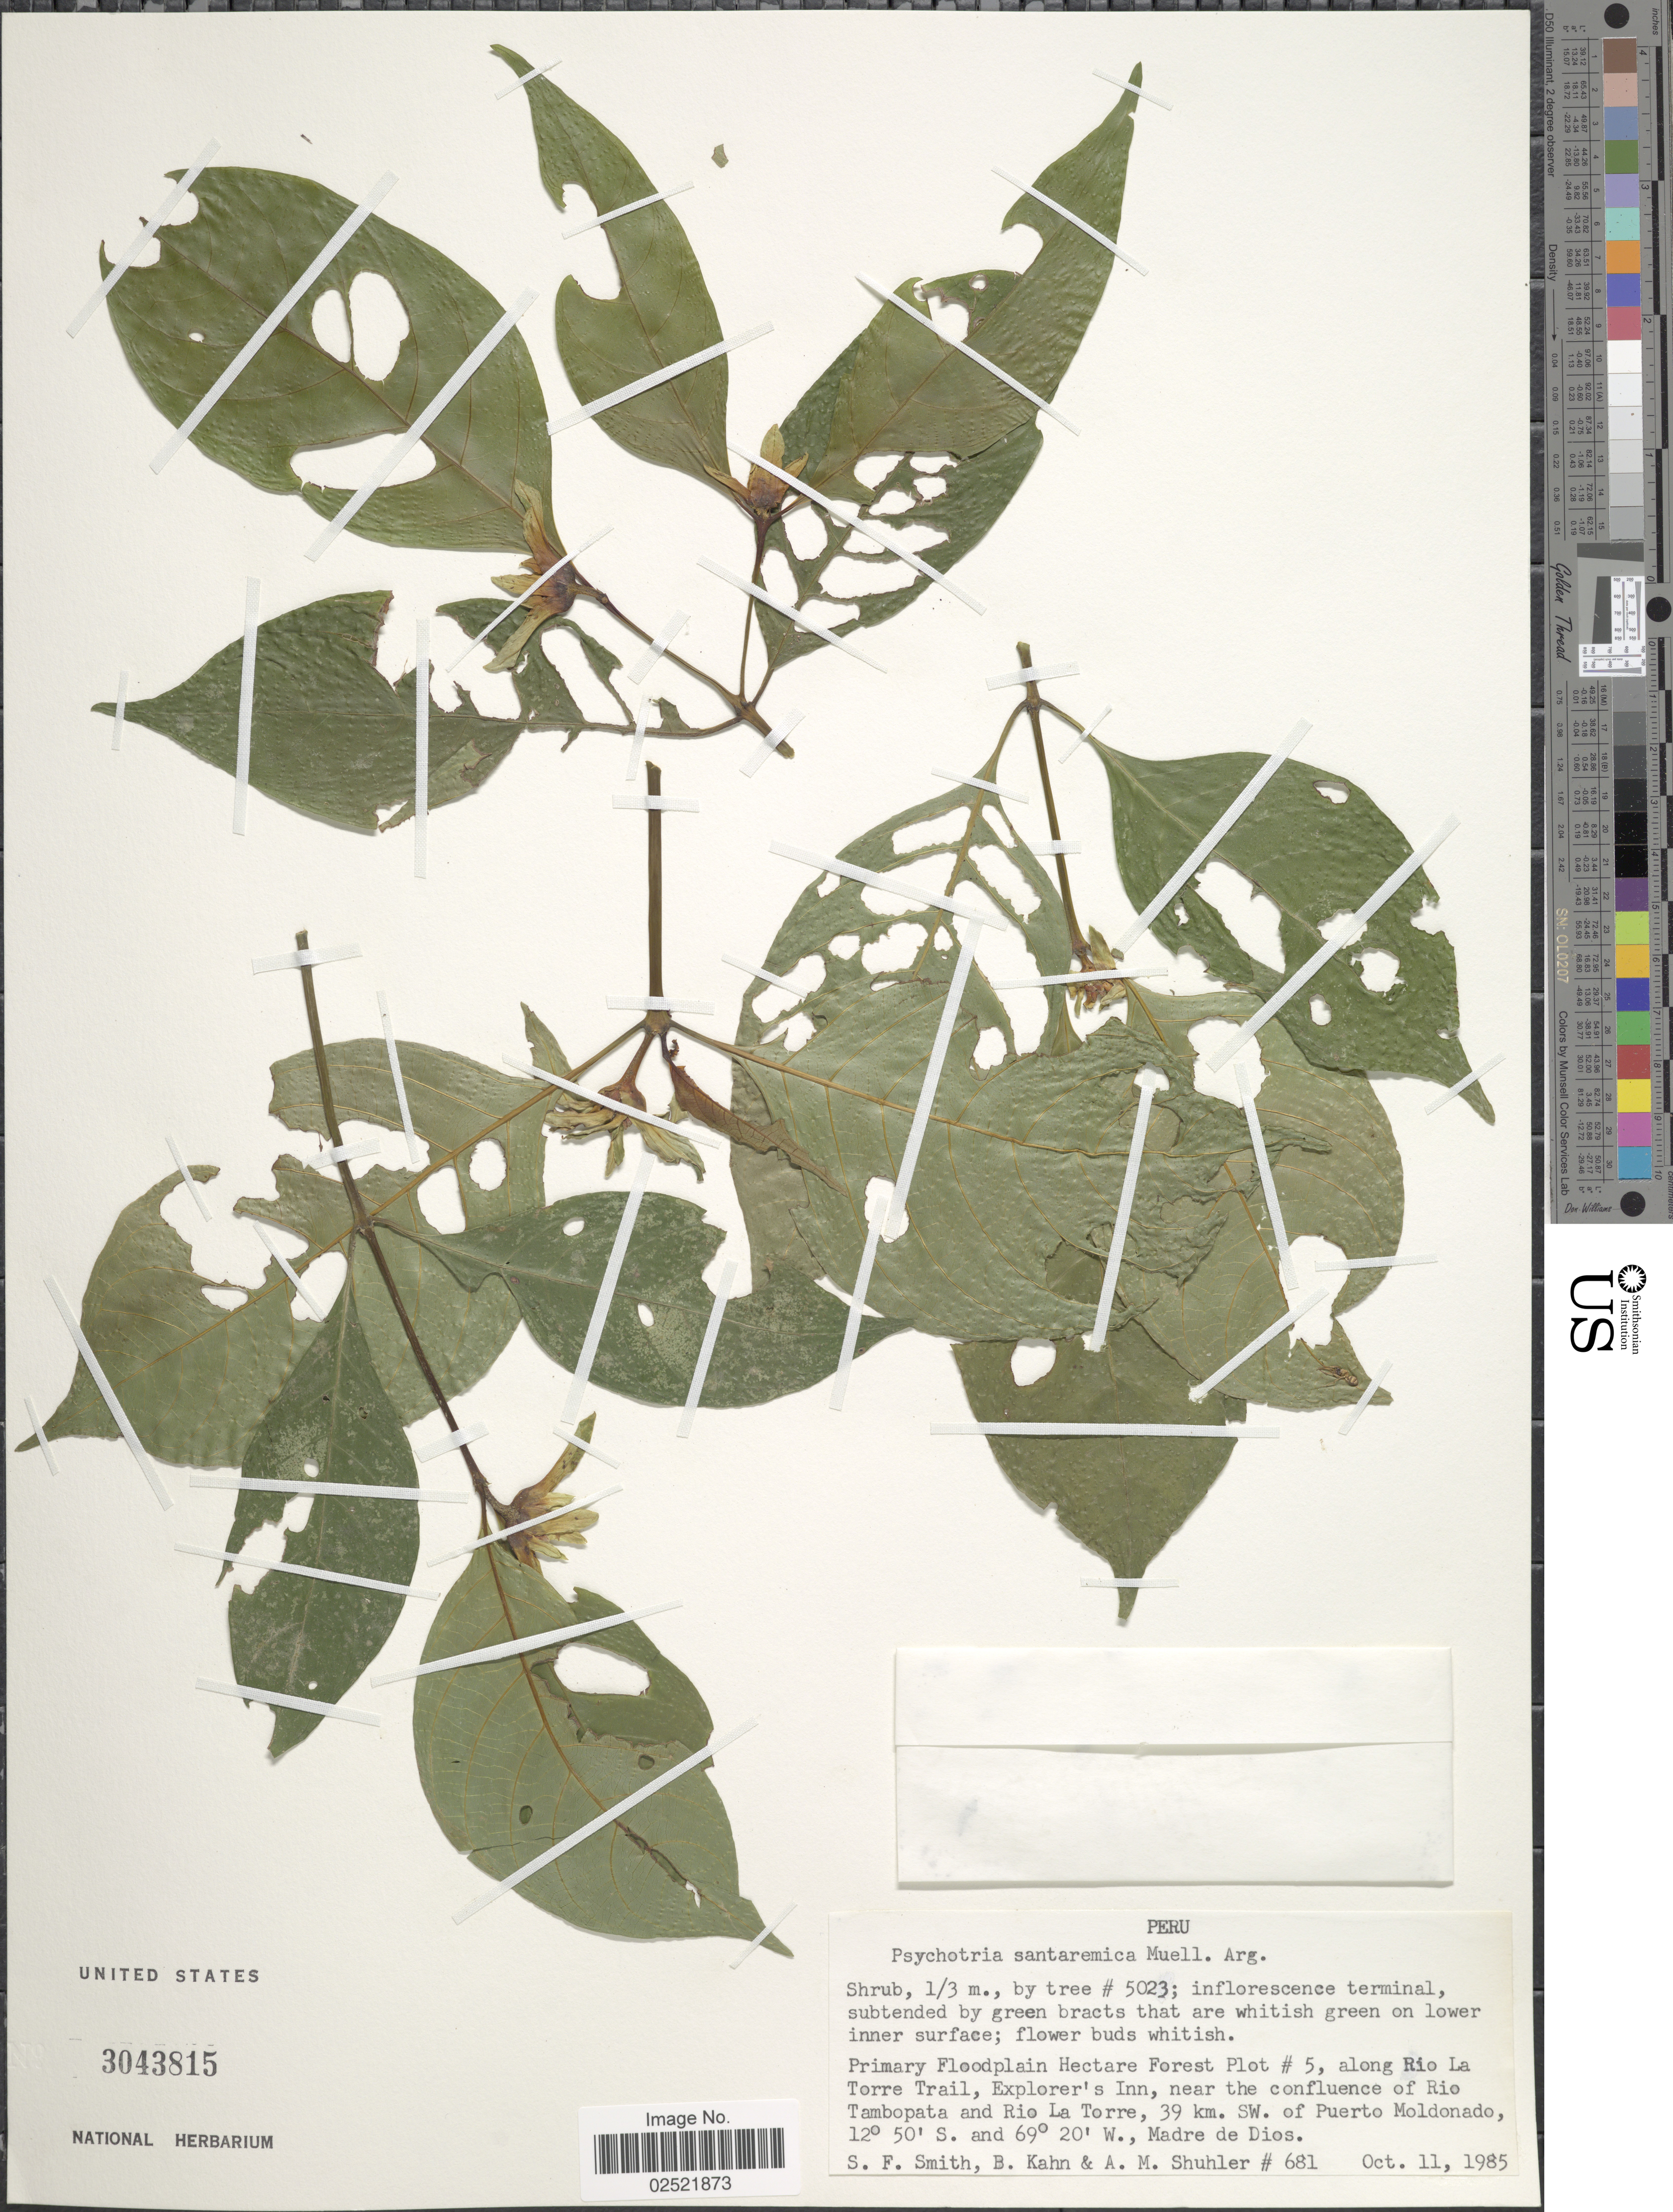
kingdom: Plantae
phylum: Tracheophyta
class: Magnoliopsida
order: Gentianales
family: Rubiaceae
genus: Psychotria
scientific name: Psychotria santaremica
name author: Müll. Arg.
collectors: S.F. Smith, B. Kahn & A. Shuhler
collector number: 681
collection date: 1985-10-11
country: Peru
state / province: Madre de Dios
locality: Primary Floodplain Hectare Forest Plot #5, along Rio La Torre Trail, Explorer's Inn, near the confluence of Rio Tambopata and Rio La Torre, 39 km SW of Puerto Moldonado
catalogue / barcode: US 3043815